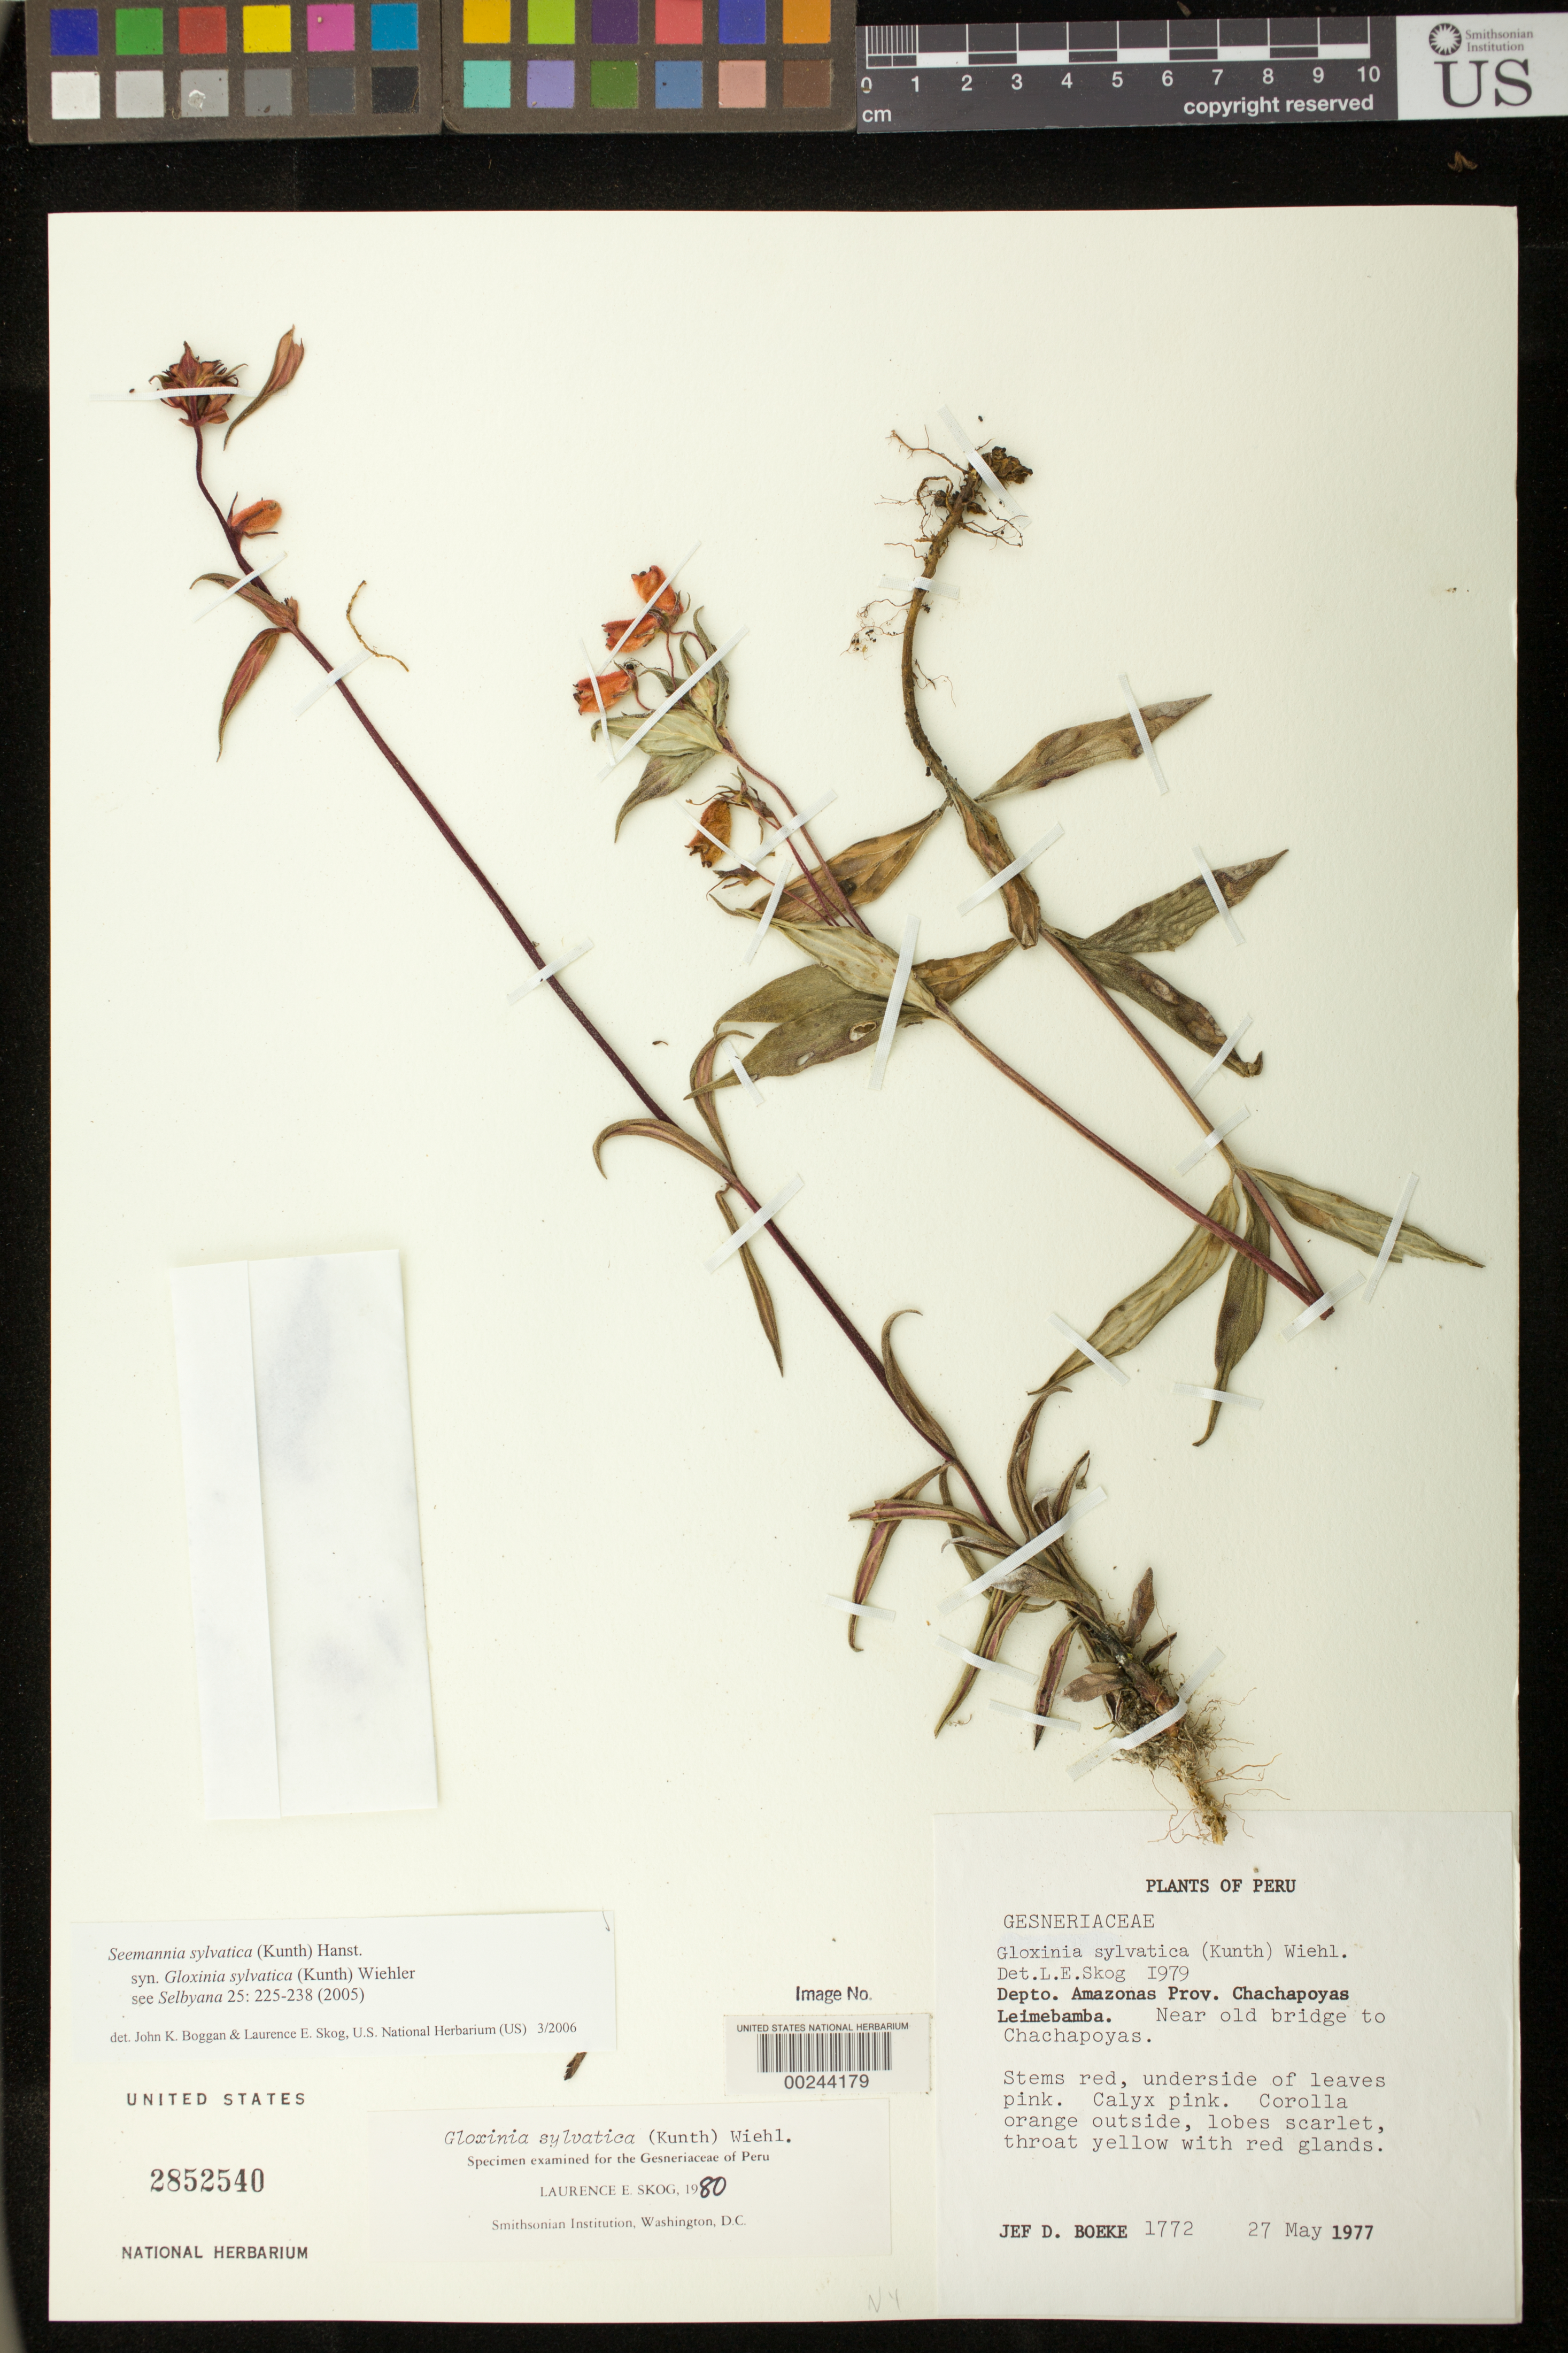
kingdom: Plantae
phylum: Tracheophyta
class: Magnoliopsida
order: Lamiales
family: Gesneriaceae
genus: Seemannia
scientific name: Seemannia sylvatica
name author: (Kunth) Hanst.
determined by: Boggan, J. K.; Skog, L. E.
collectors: J. D. Boeke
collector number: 1772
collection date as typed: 27 May 1977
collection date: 1977-05-27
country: Peru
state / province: Amazonas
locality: Prov. Chachapoyas; Leimebamba, near old bridge to Chachapoyas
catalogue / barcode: US 2852540